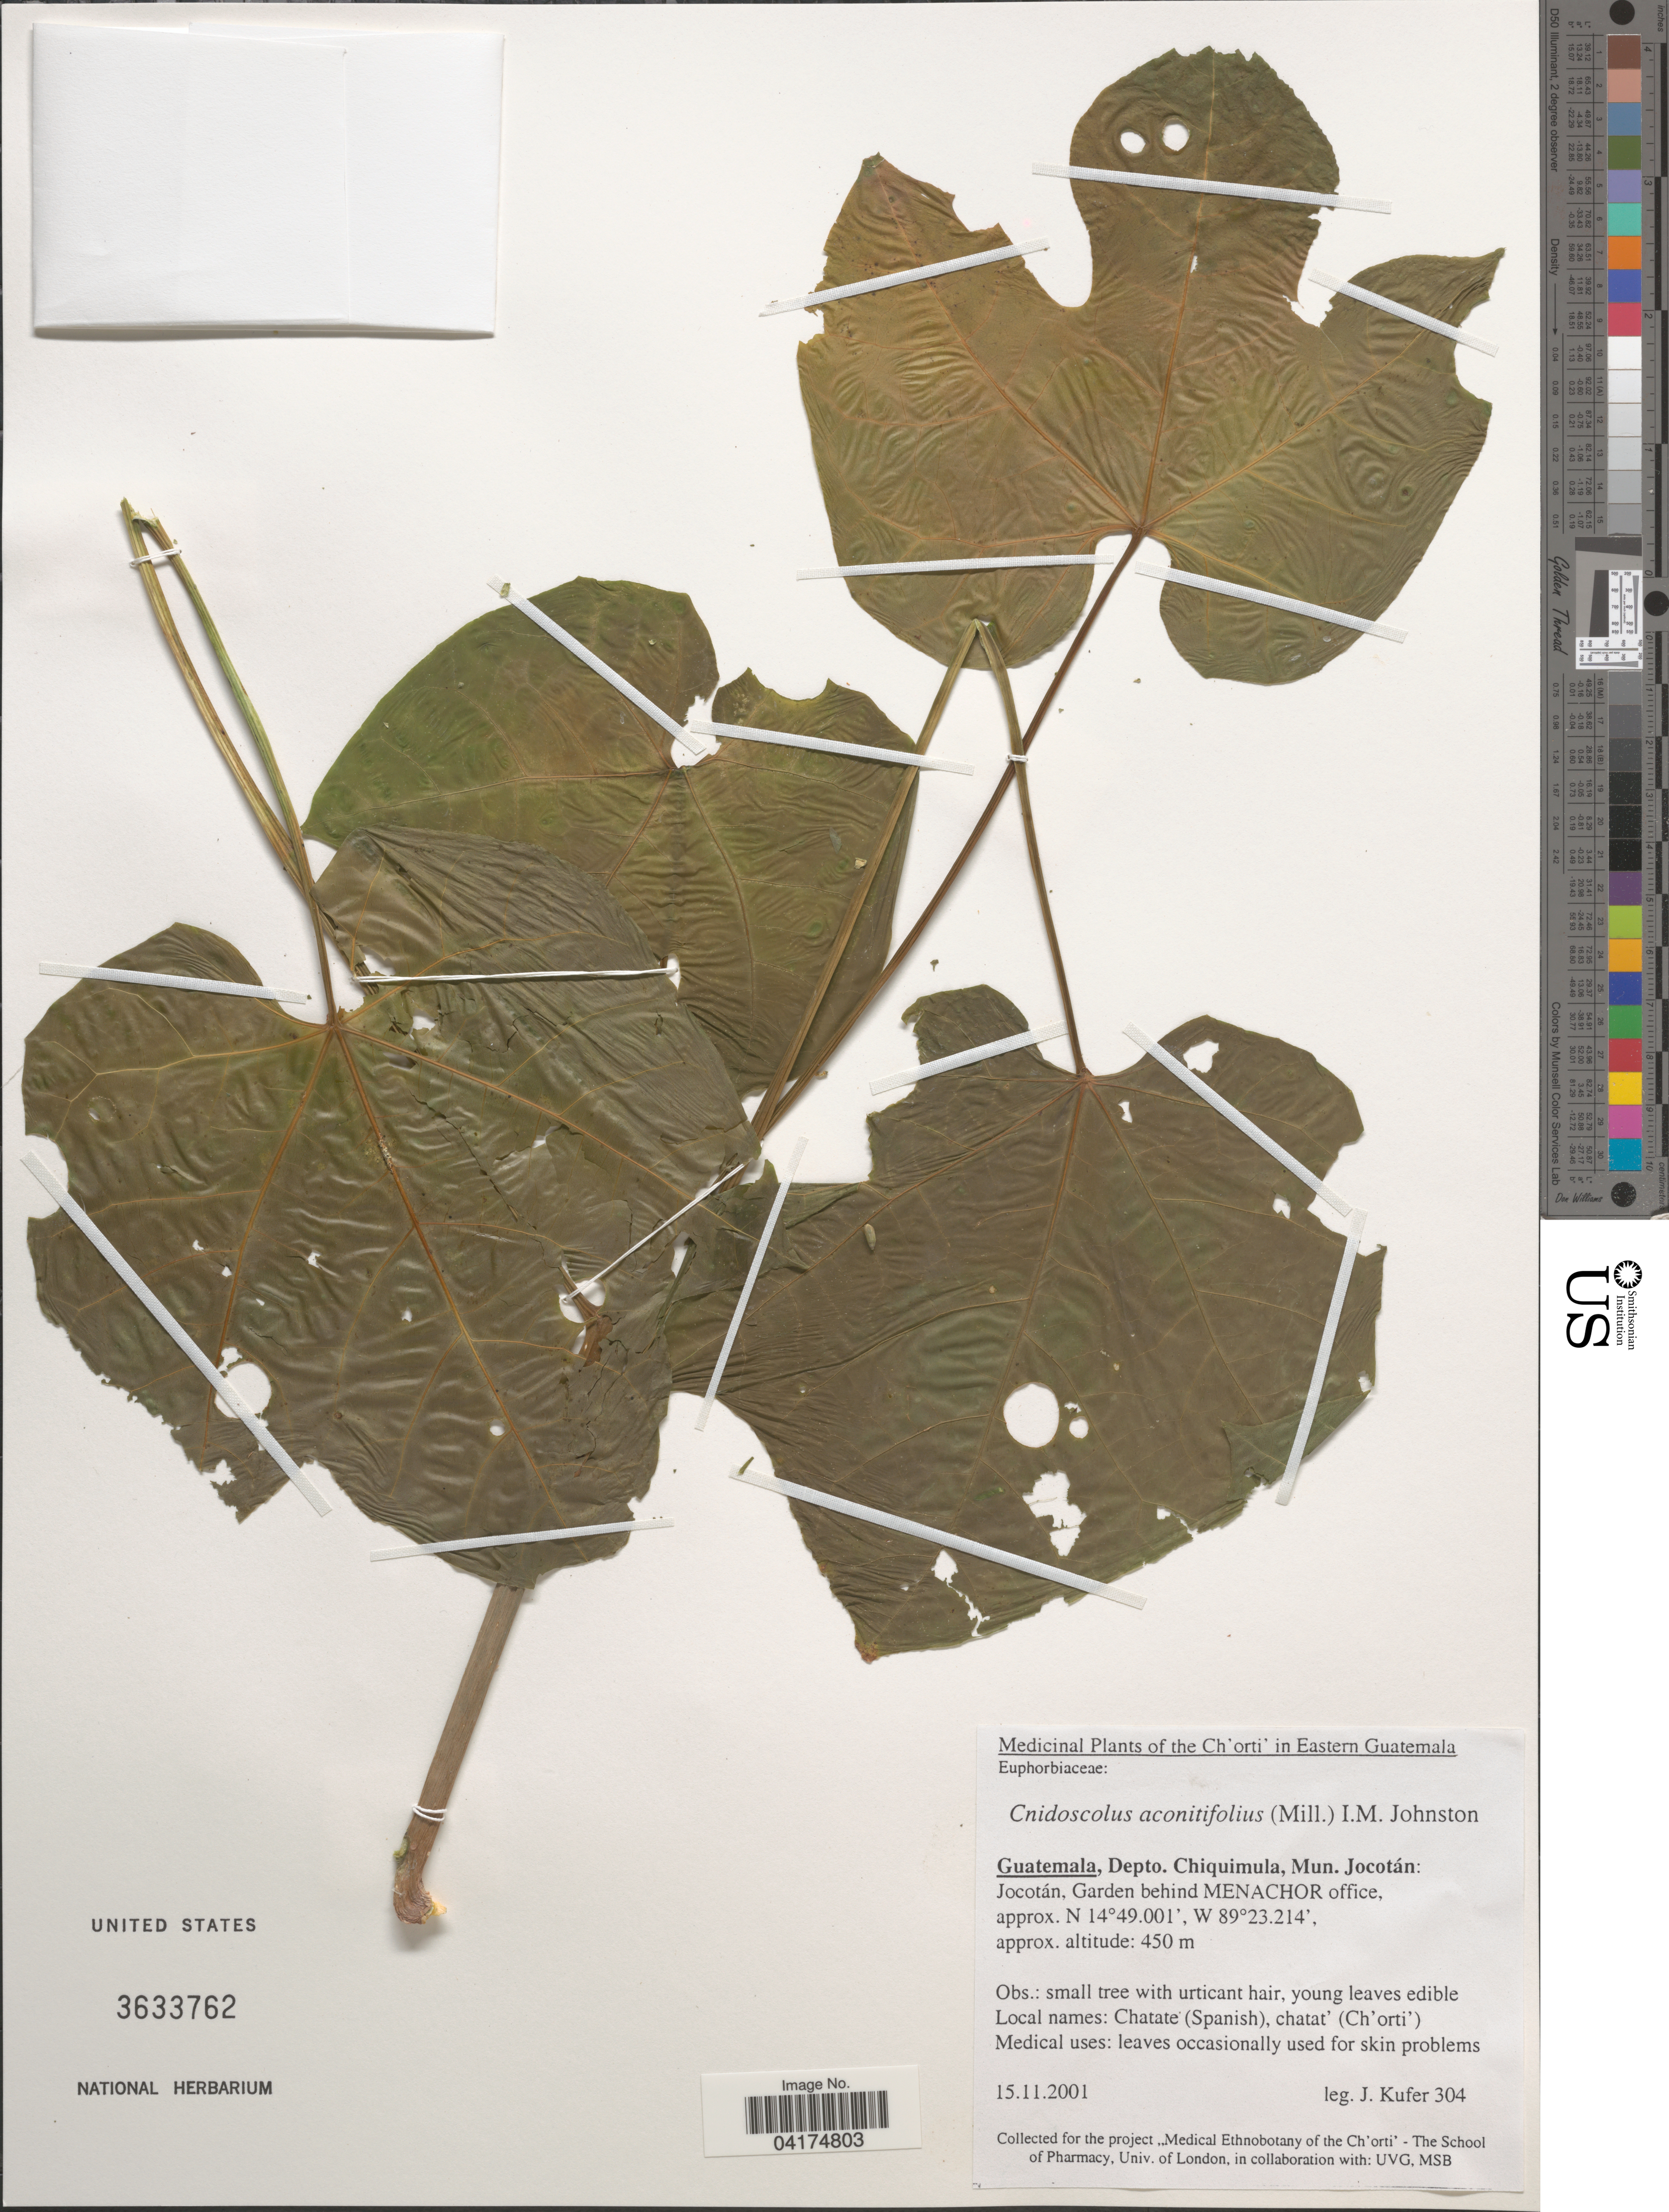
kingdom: Plantae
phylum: Tracheophyta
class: Magnoliopsida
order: Malpighiales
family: Euphorbiaceae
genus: Cnidoscolus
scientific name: Cnidoscolus aconitifolius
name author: (Mill.) I.M. Johnst.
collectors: J. Kufer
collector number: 304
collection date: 2001-11-15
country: Guatemala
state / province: Chiquimula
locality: Depto. Chiquimula, Mun. Jocotán: Jocotán, Garden behind MENACHOR office.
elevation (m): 450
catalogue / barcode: US 3633762